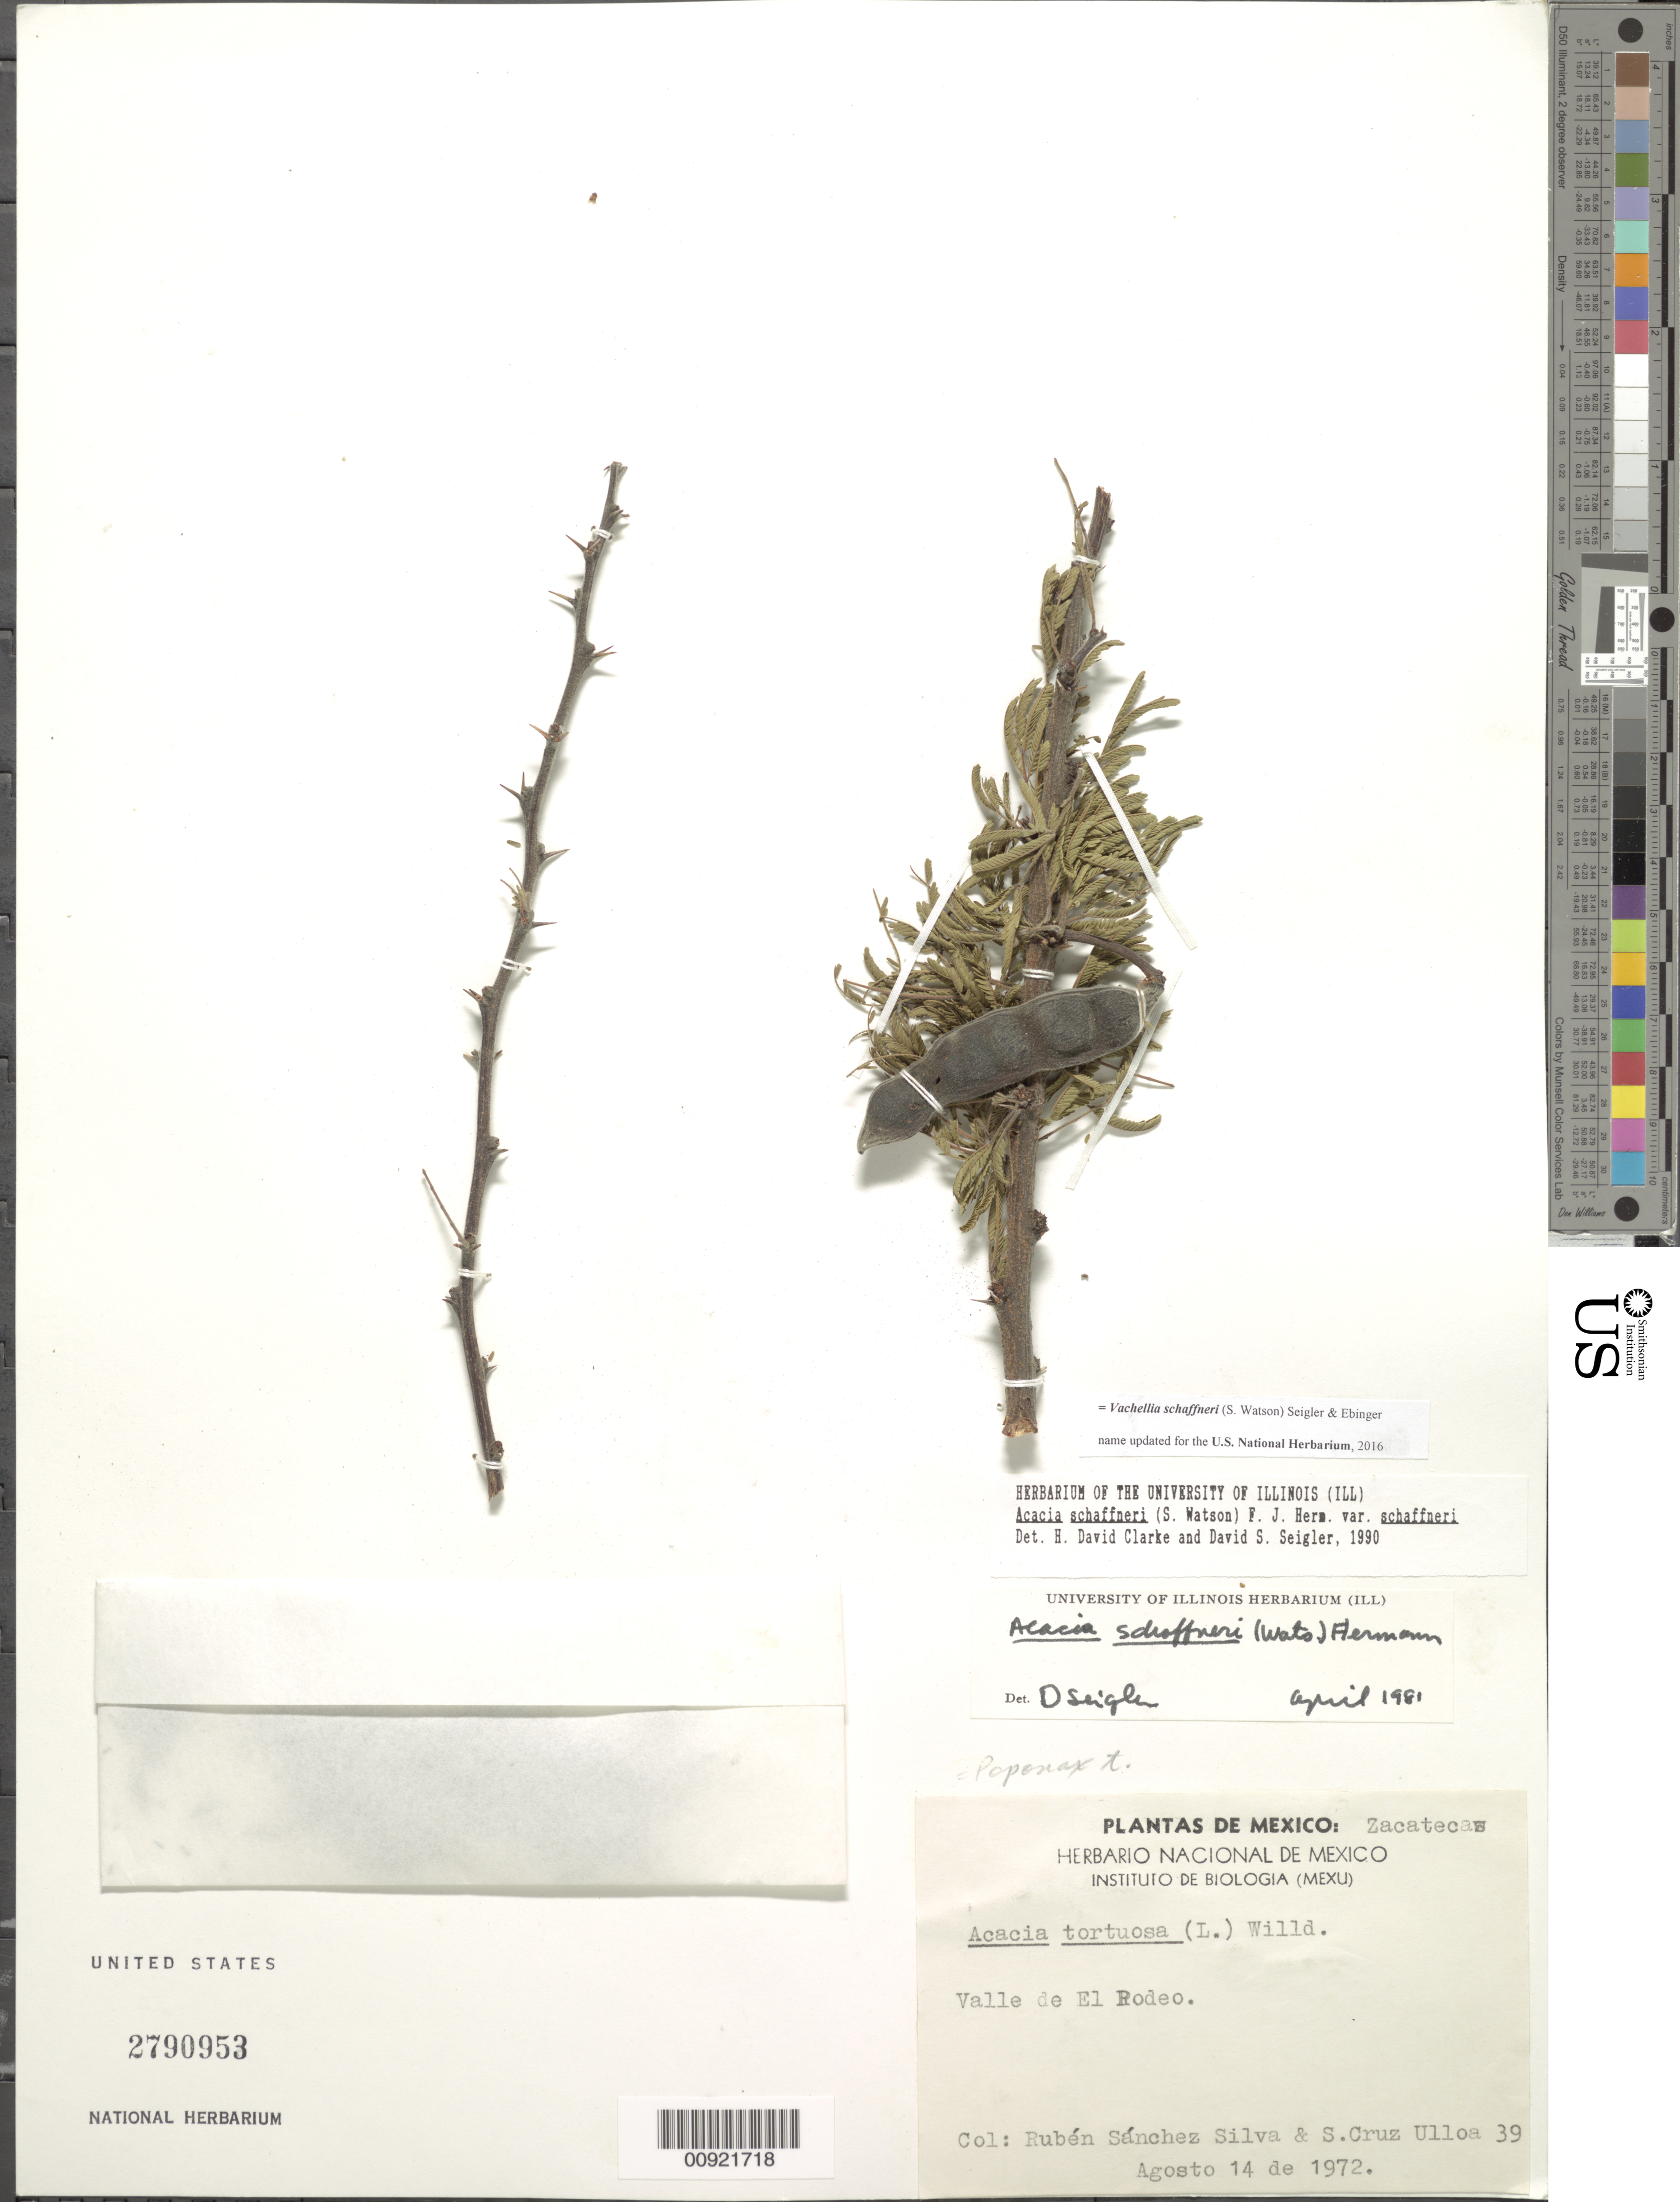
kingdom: Plantae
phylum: Tracheophyta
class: Magnoliopsida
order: Fabales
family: Fabaceae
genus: Vachellia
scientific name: Vachellia schaffneri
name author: (S. Watson) Seigler & Ebinger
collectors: Sánchez Silva, R. & Cruz Ulloa, S.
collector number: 39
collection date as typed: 14 Aug 1972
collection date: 1972-08-14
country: Mexico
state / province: Zacatecas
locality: Valle de El Rodeo, Zacatecas.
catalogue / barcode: US 2790953